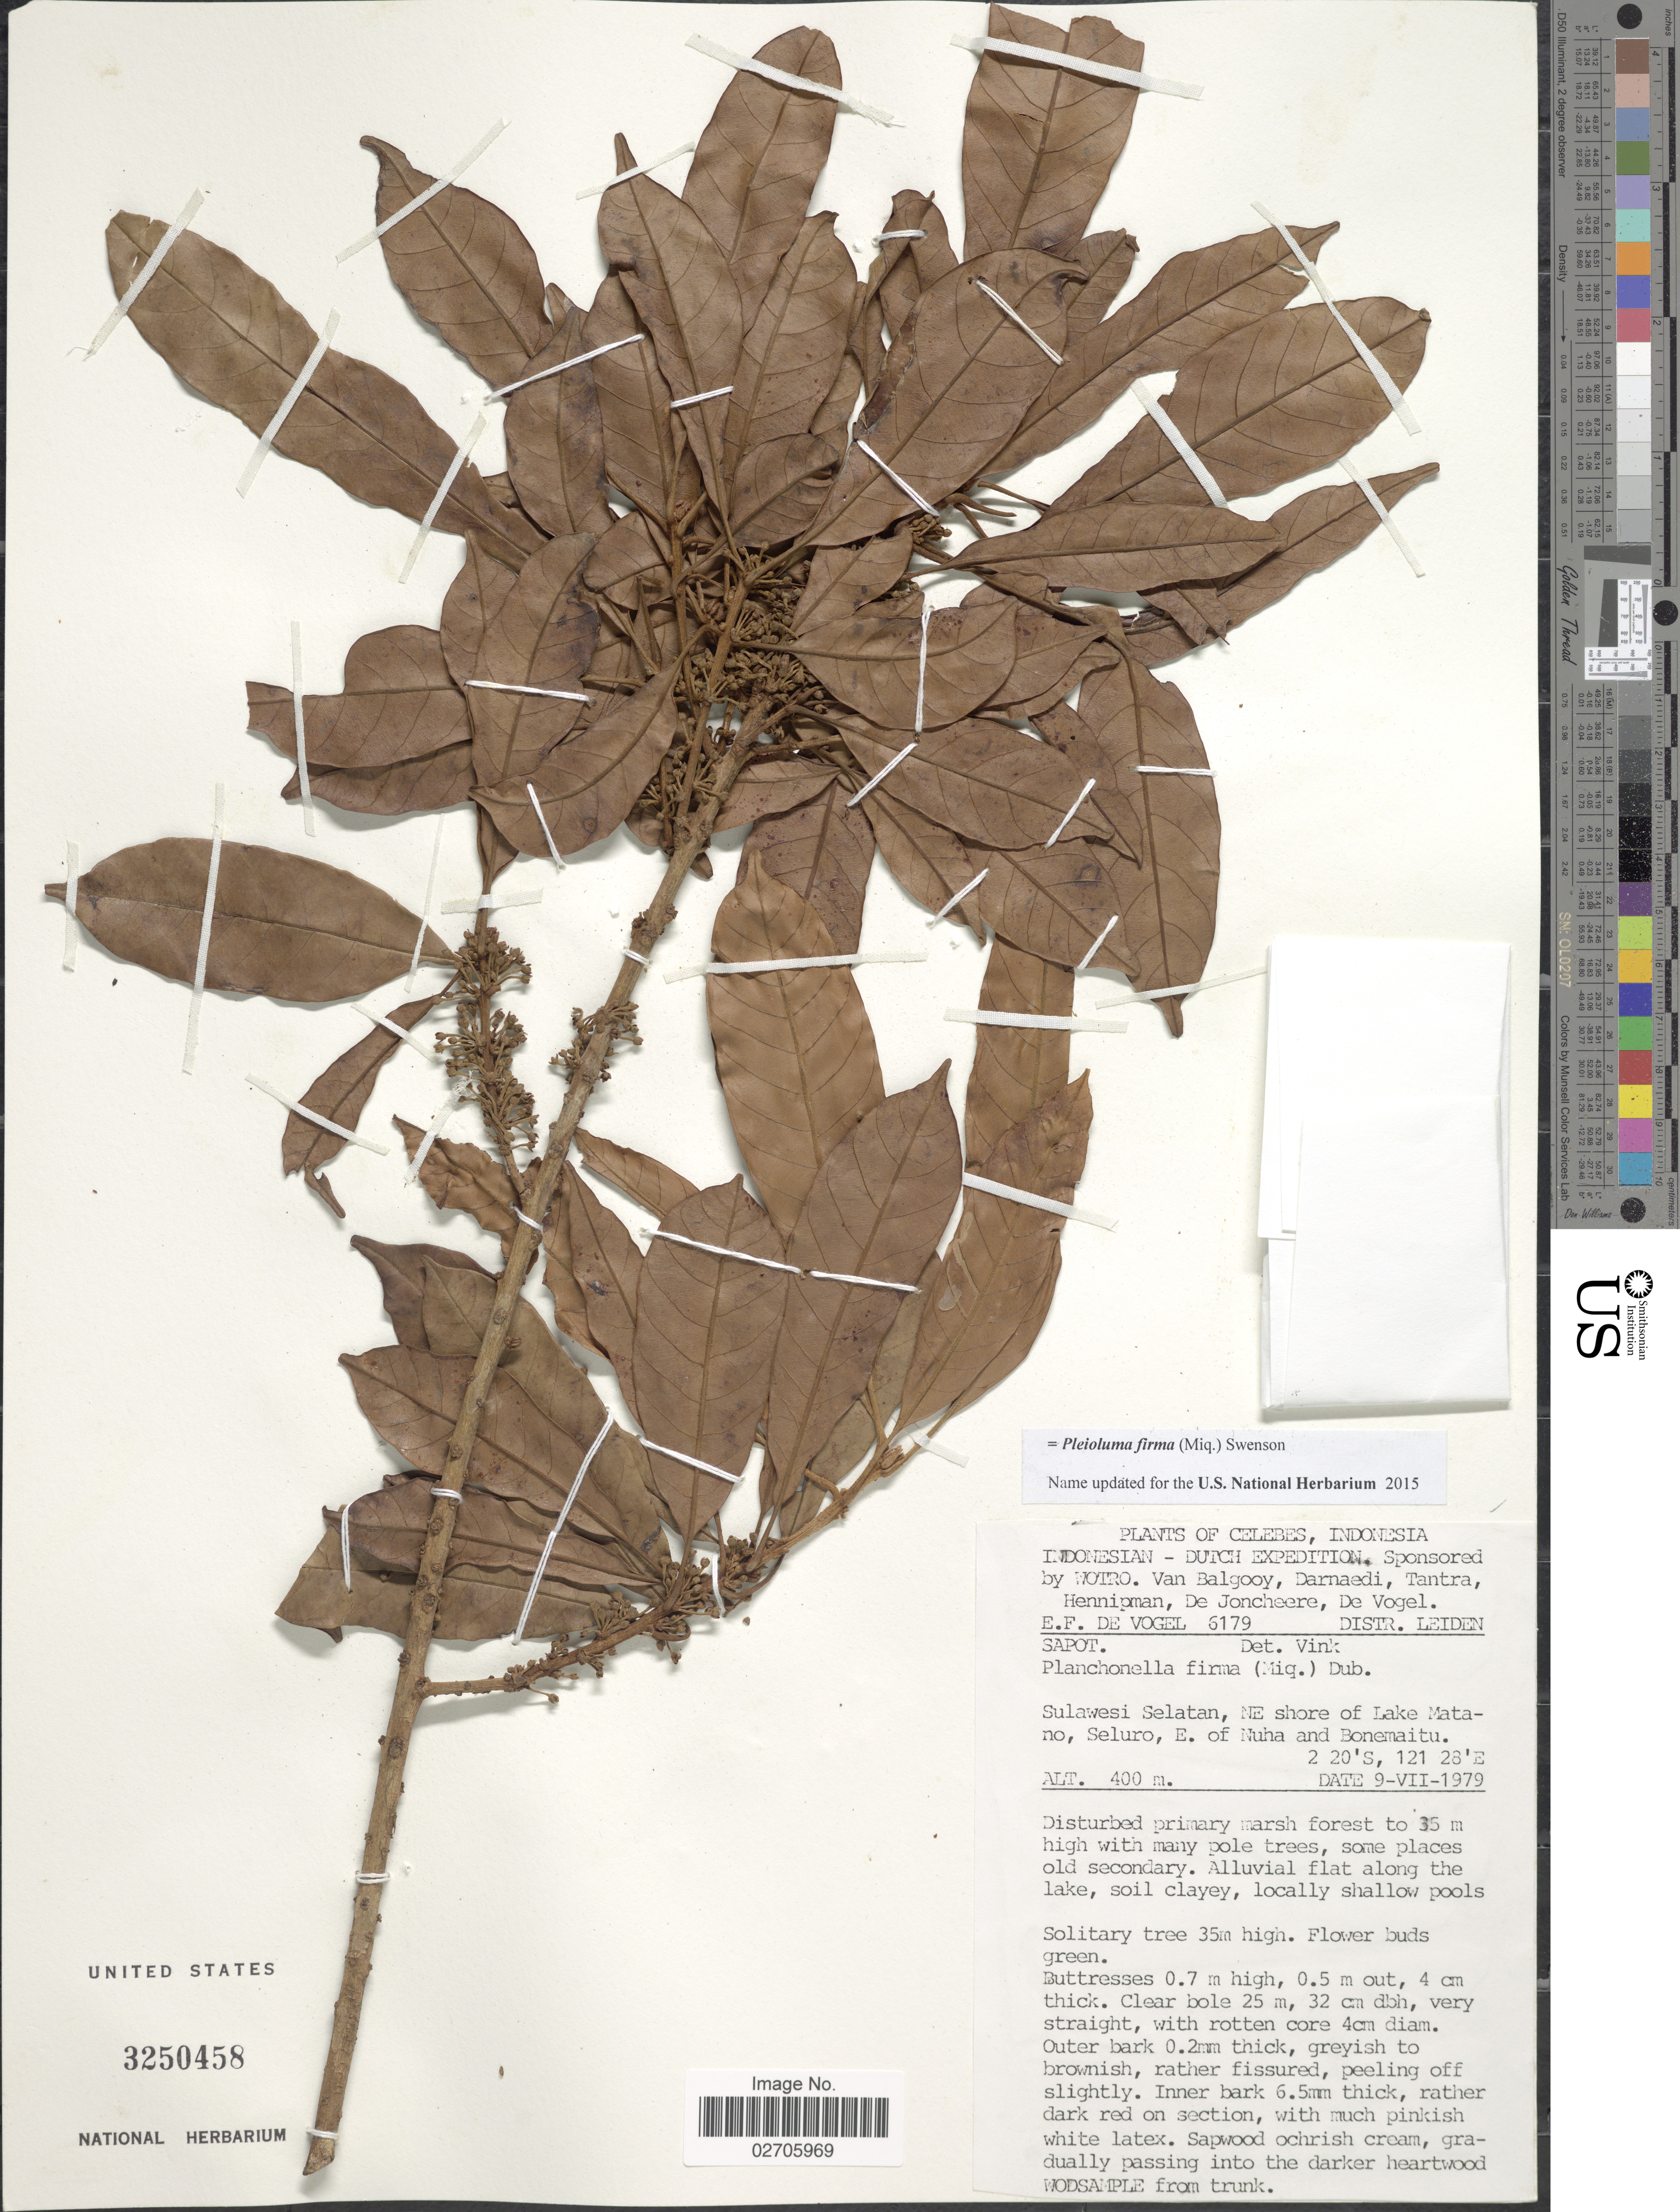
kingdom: Plantae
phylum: Tracheophyta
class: Magnoliopsida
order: Ericales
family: Sapotaceae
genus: Pleioluma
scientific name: Pleioluma firma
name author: (Miq.) Swenson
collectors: E. F. de Vogel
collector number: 6179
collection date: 1979-07-09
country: Indonesia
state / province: Sulawesi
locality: Celebes. Sulawesi Selatan, NE shore of Lake Matano, Seluro, E. of Nuha and Bonemaitu.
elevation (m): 400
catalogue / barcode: US 3250458